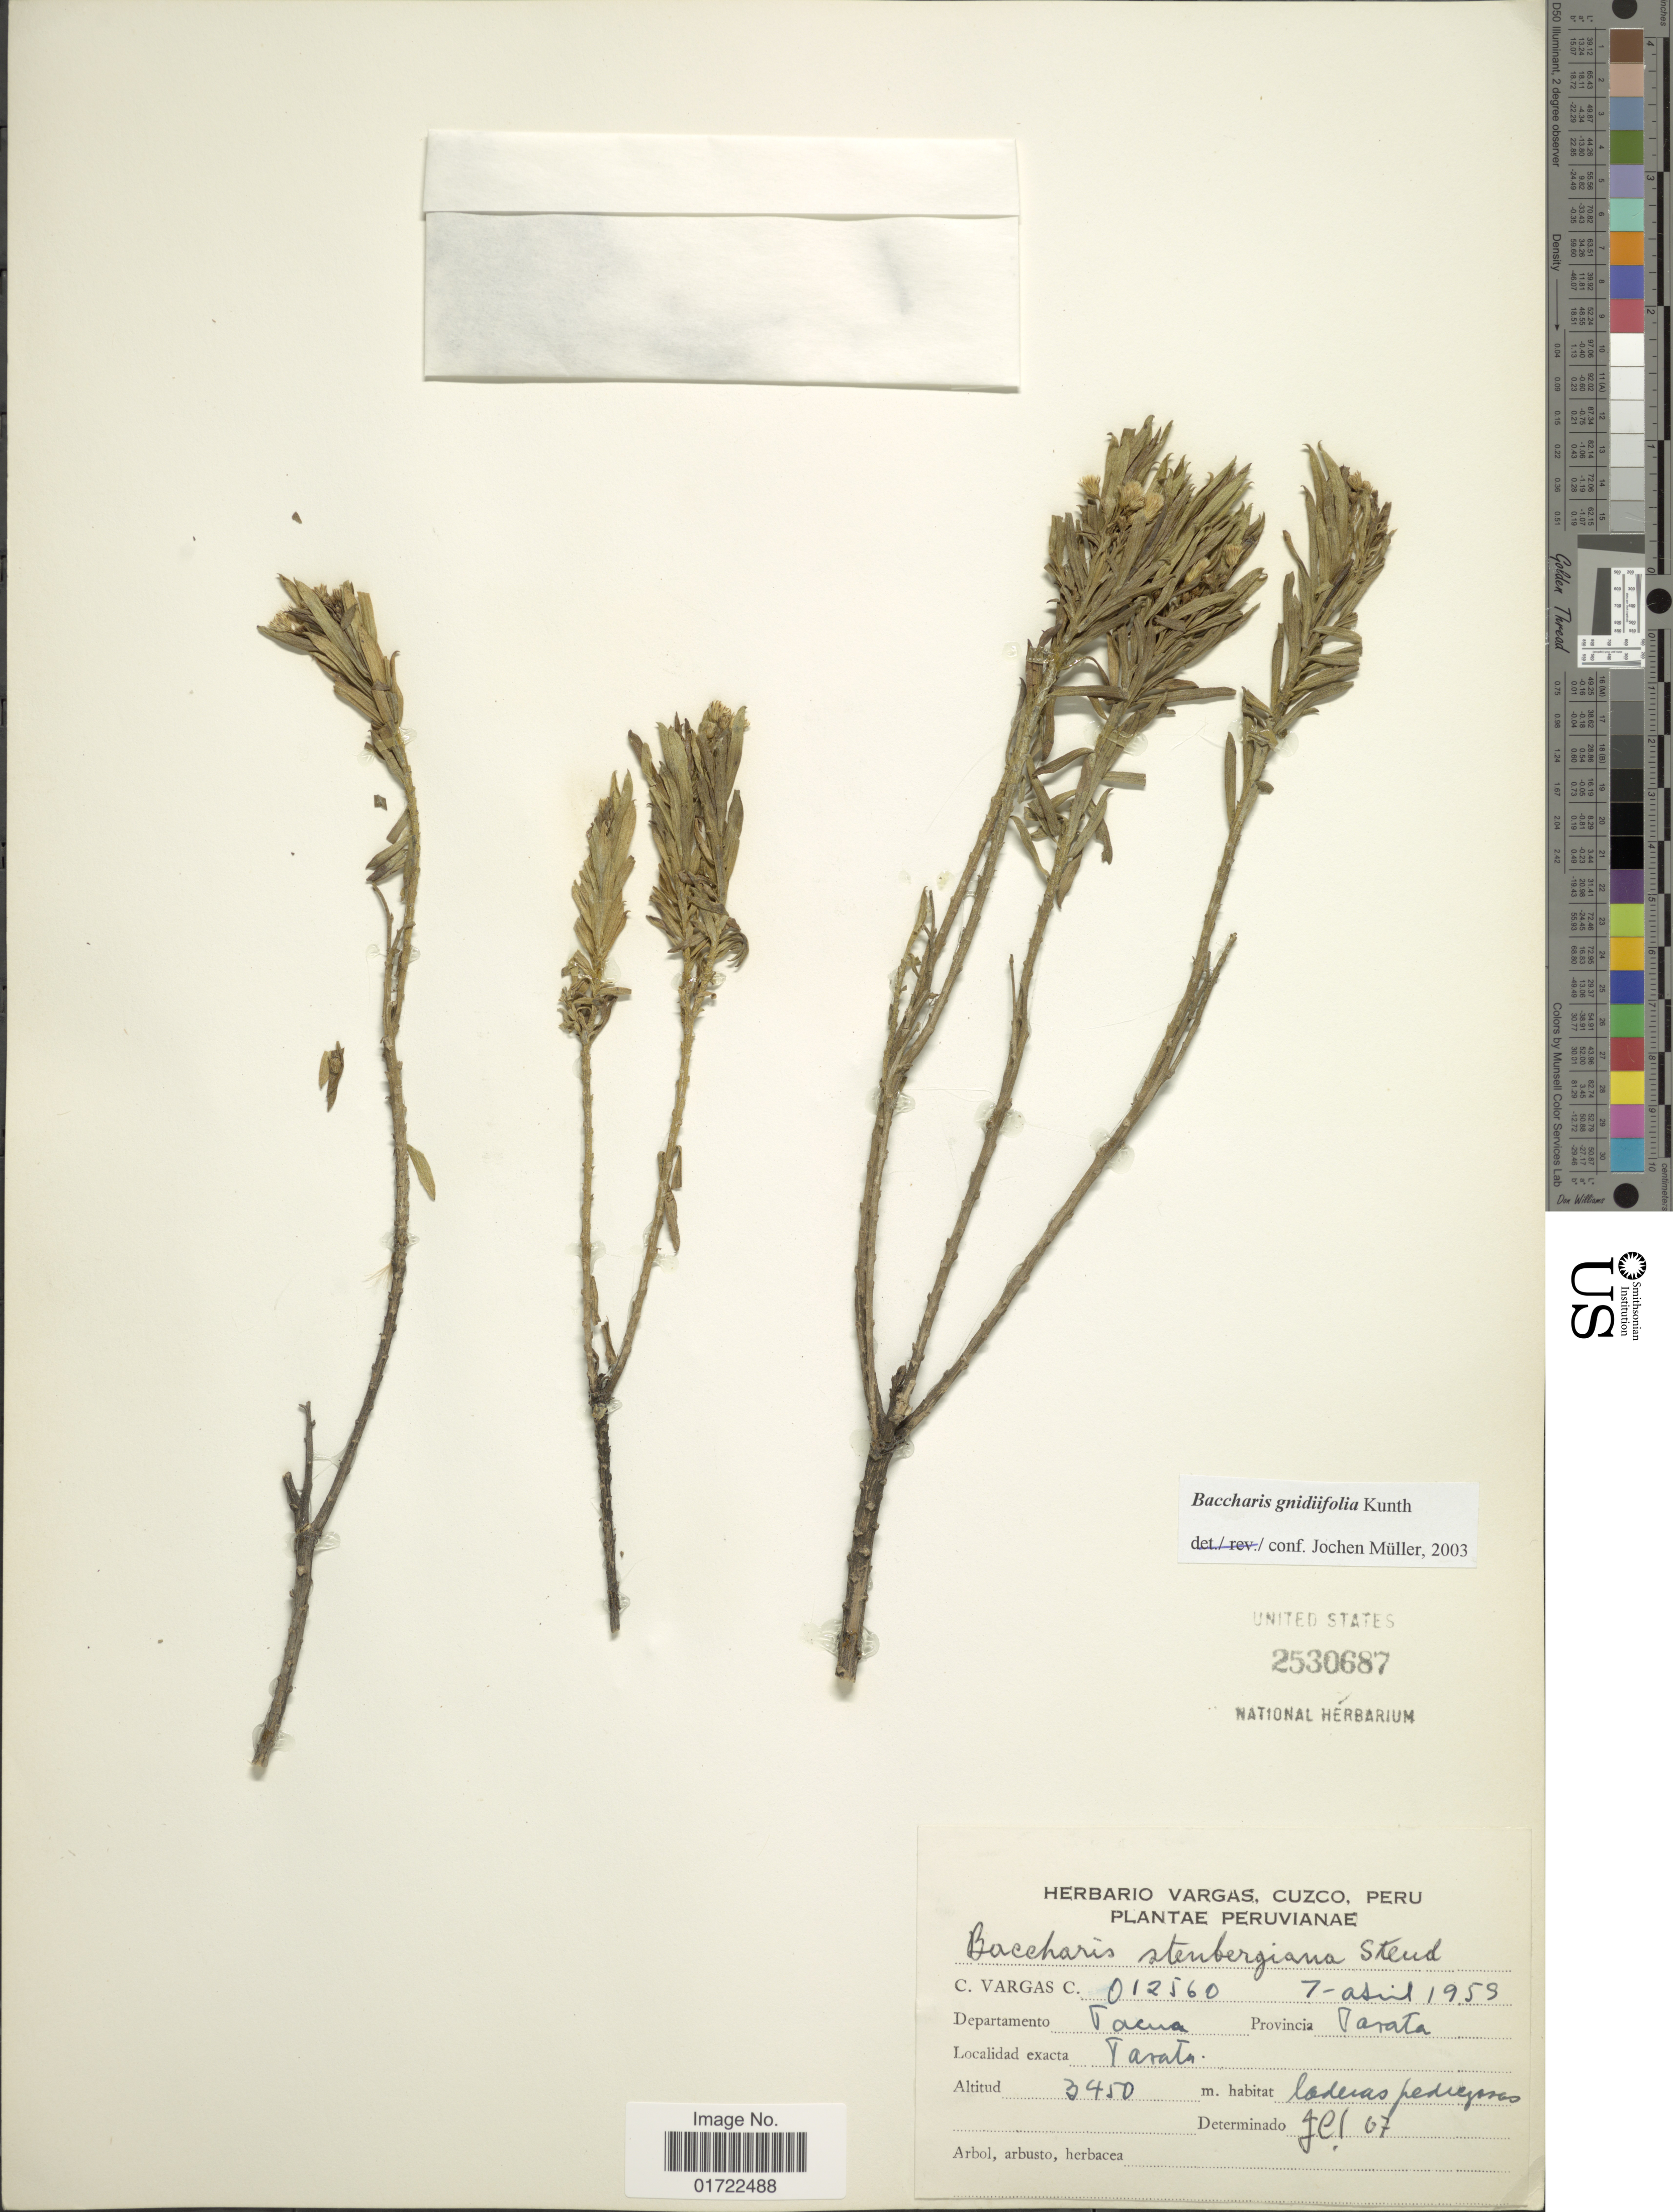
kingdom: Plantae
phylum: Tracheophyta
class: Magnoliopsida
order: Asterales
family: Asteraceae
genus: Baccharis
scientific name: Baccharis gnidiifolia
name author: Kunth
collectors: C. Vargas Calderón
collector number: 012560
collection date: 1958-04-07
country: Peru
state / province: Tacna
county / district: Tarata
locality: Tarata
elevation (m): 3450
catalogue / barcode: US 2530687